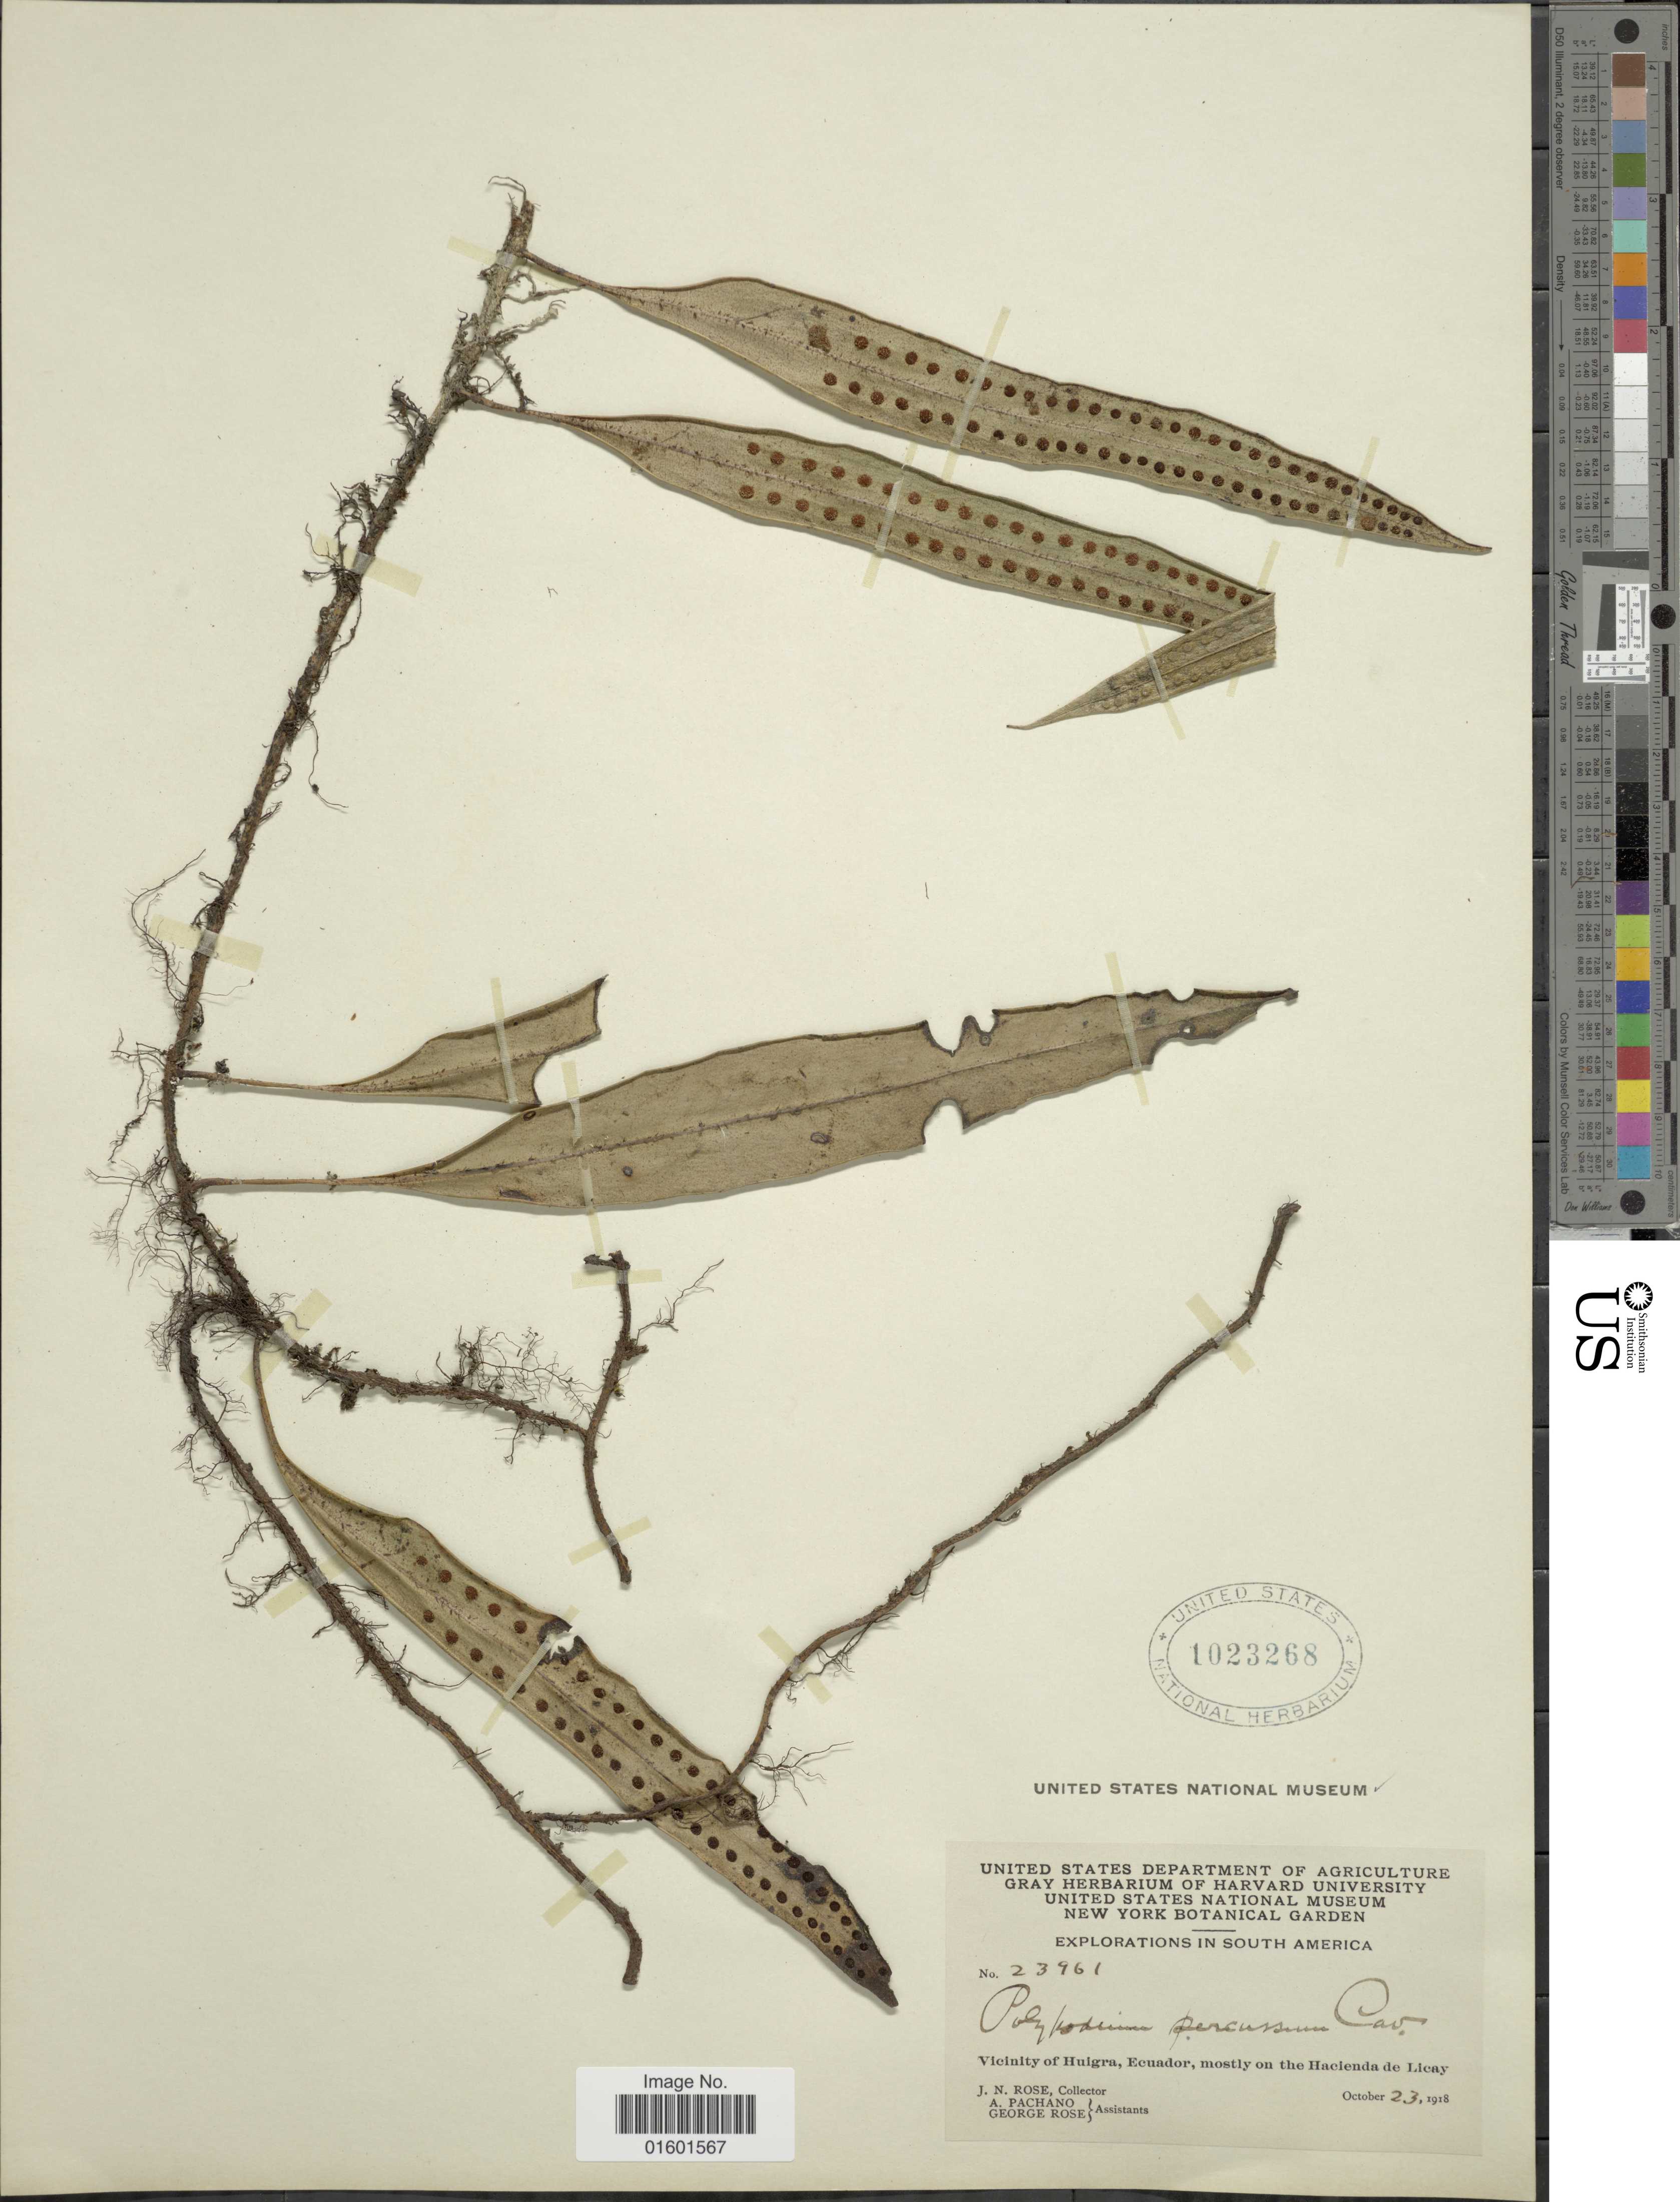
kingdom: Plantae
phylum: Tracheophyta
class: Polypodiopsida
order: Polypodiales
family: Polypodiaceae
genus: Microgramma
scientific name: Microgramma percussa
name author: (Cav.) de la Sota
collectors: J. N. Rose, A. Pachano & G. Rose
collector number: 23961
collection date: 1918-10-23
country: Ecuador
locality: Vicinity of Huigra, mostly on the Hacienda de Licay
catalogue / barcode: US 1023268